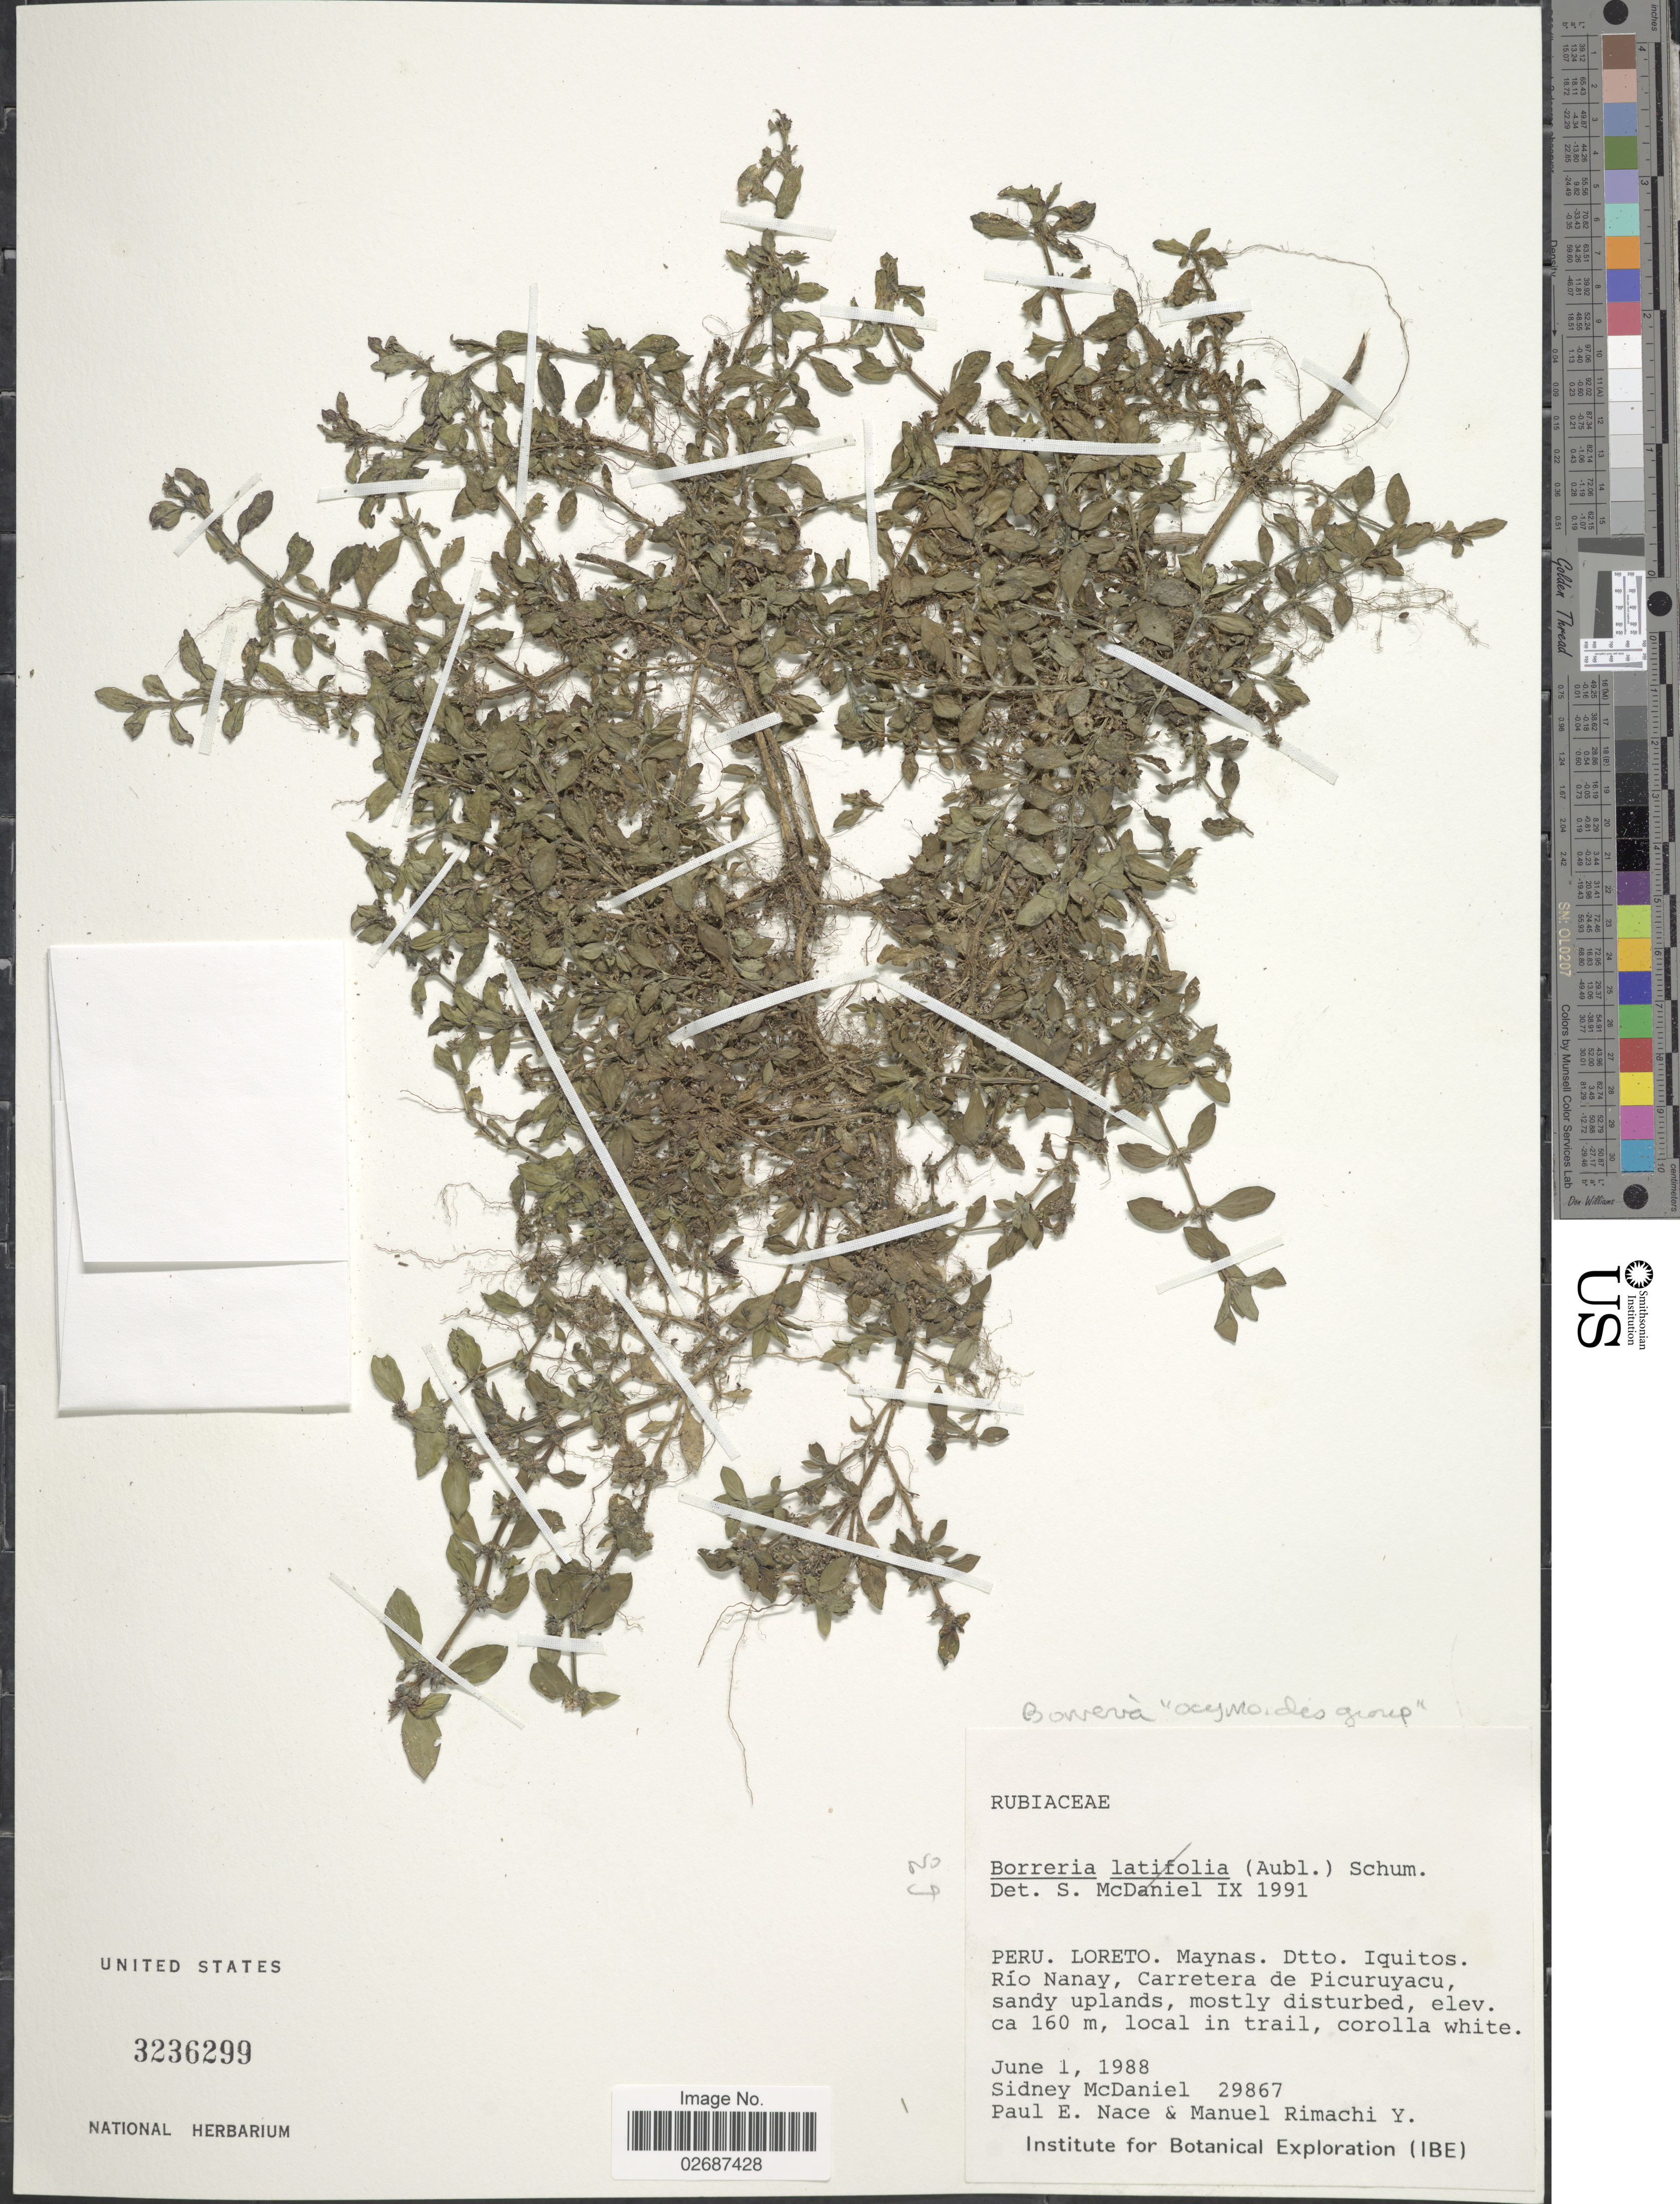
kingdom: Plantae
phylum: Tracheophyta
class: Magnoliopsida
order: Gentianales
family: Rubiaceae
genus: Borreria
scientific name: Borreria sp.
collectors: S. McDaniel, P. Nace & M. Rimachi Y.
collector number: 29867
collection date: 1988-06-01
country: Peru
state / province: Loreto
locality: Maynas, Dtto. Iquitos, Rio Nanay, Carretera de Picuruyacu, sandy uplands, mostly disturbed, local in trail.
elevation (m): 160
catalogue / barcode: US 3236299